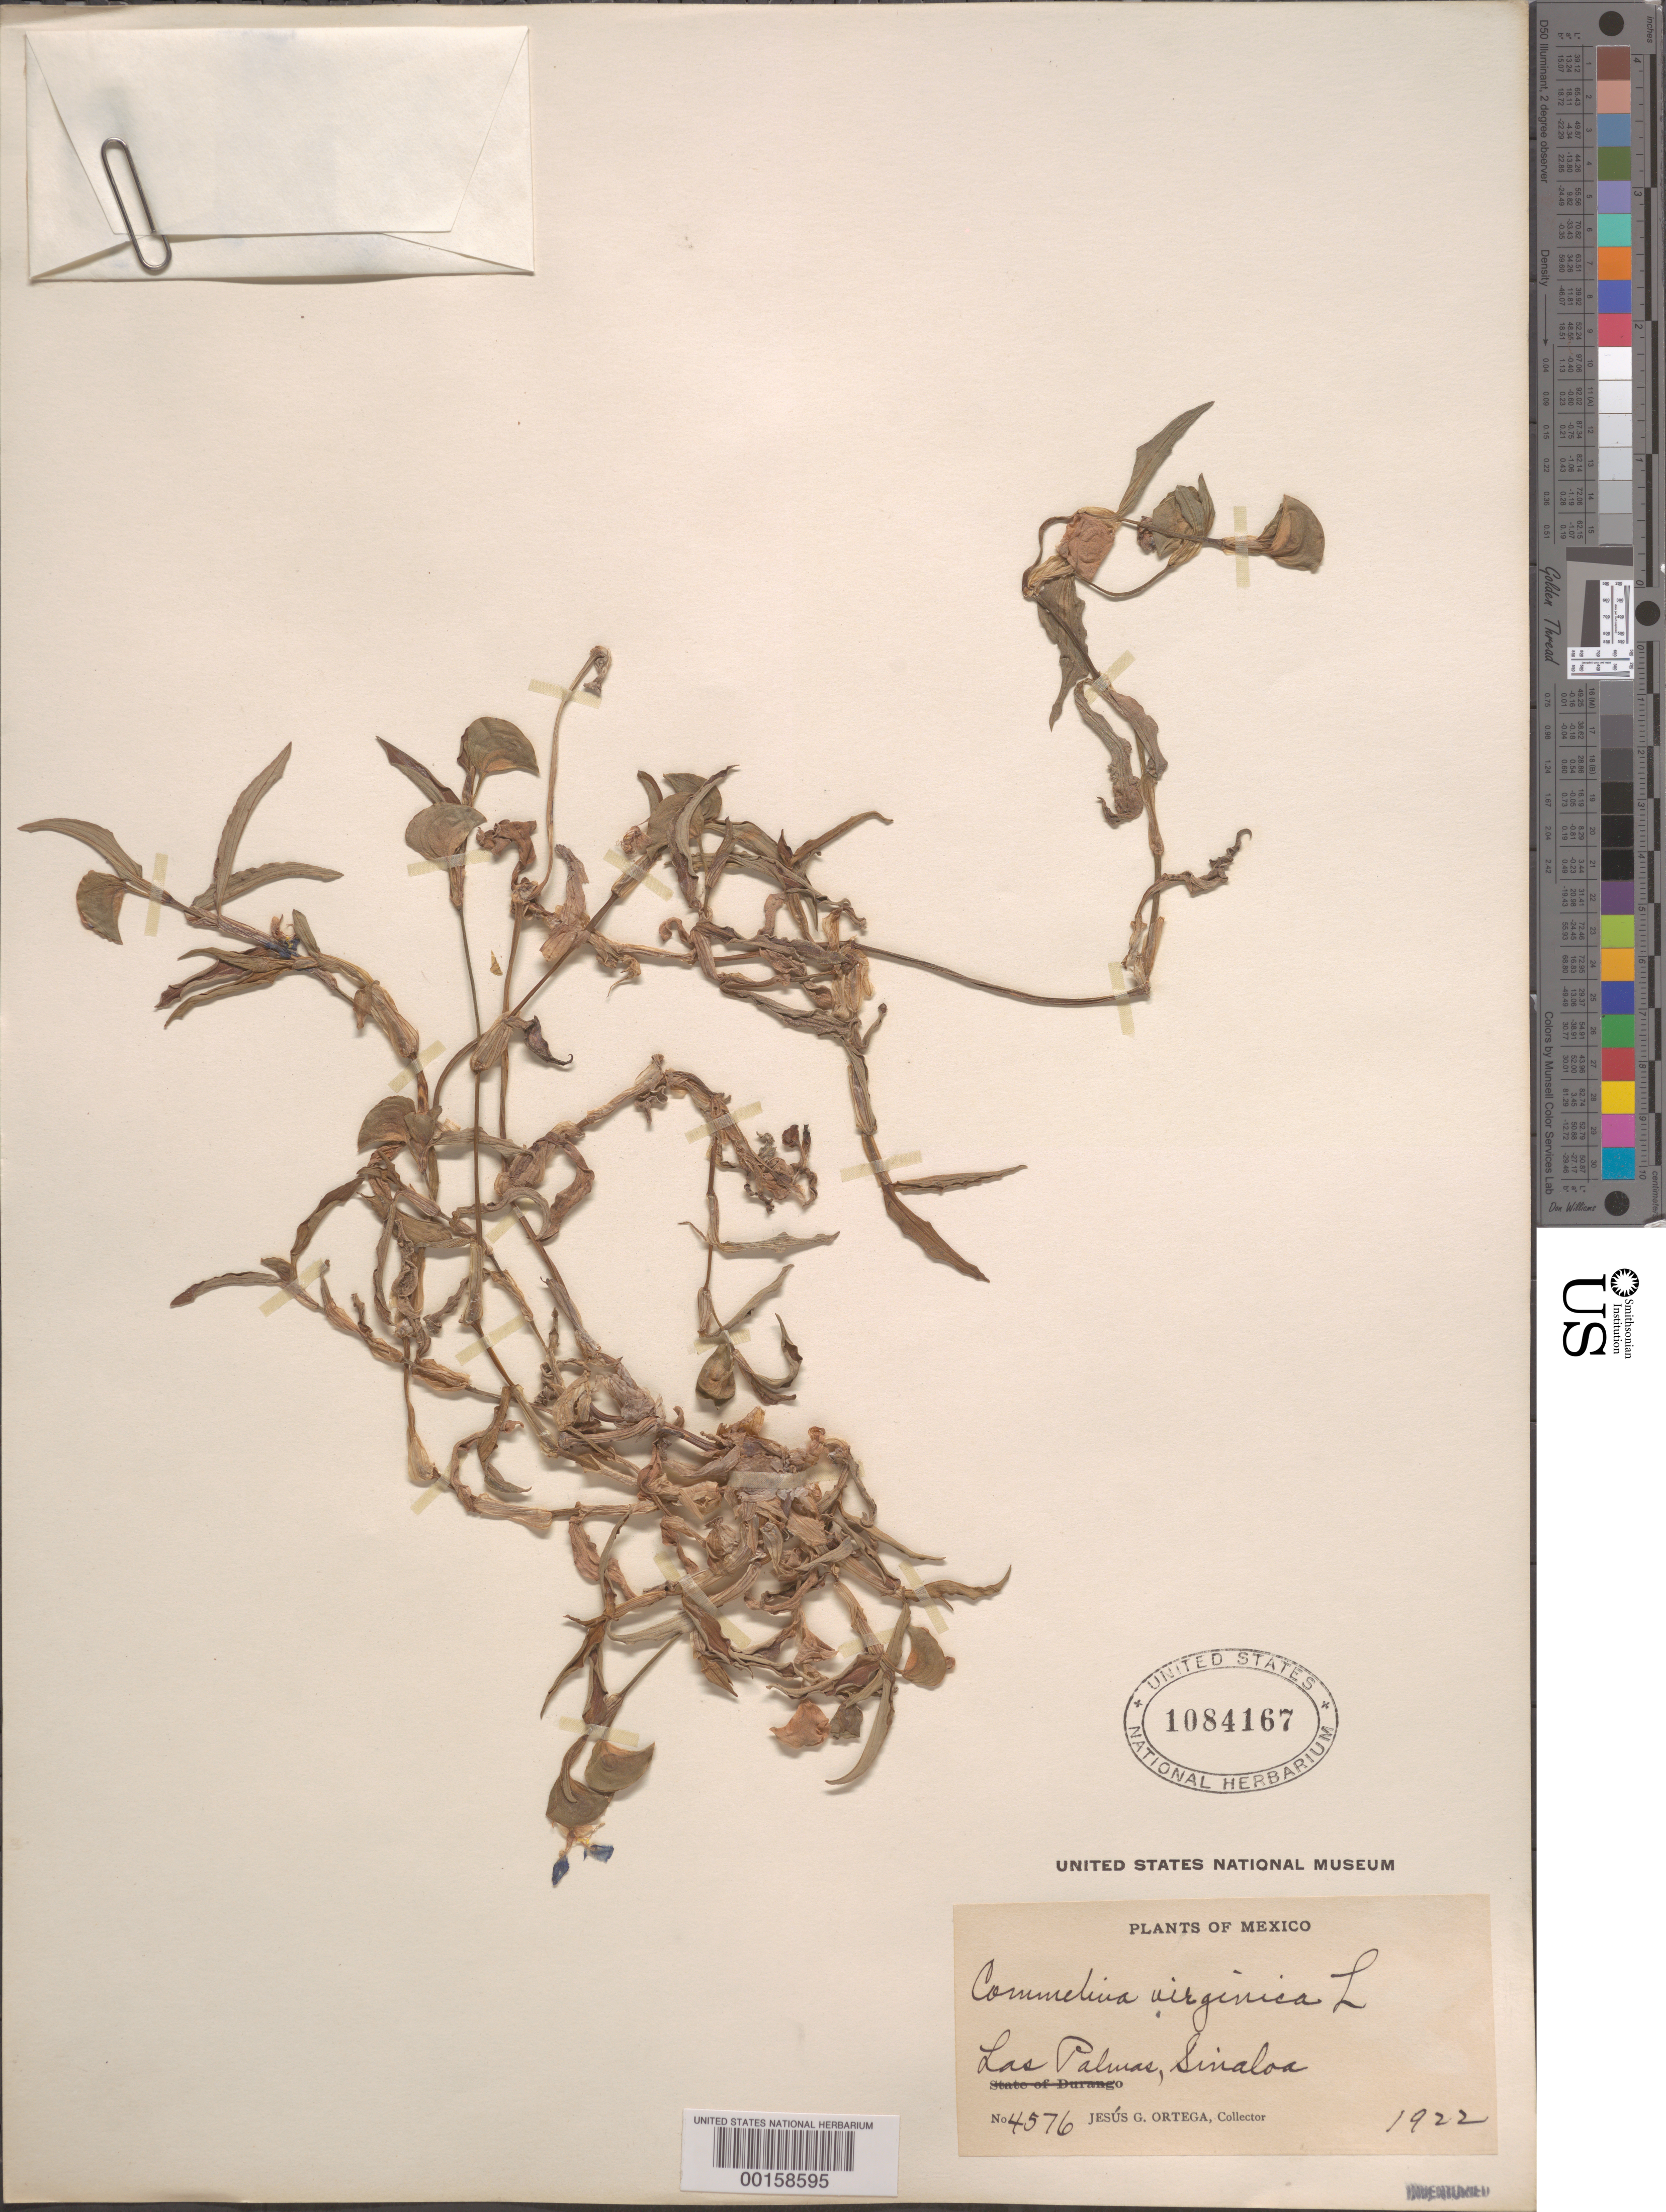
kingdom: Plantae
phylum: Tracheophyta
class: Liliopsida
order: Commelinales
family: Commelinaceae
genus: Commelina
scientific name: Commelina erecta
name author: L.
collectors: J. Ortega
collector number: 4576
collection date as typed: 1922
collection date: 1922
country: Mexico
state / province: Sinaloa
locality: Las palmas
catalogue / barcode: US 1084167